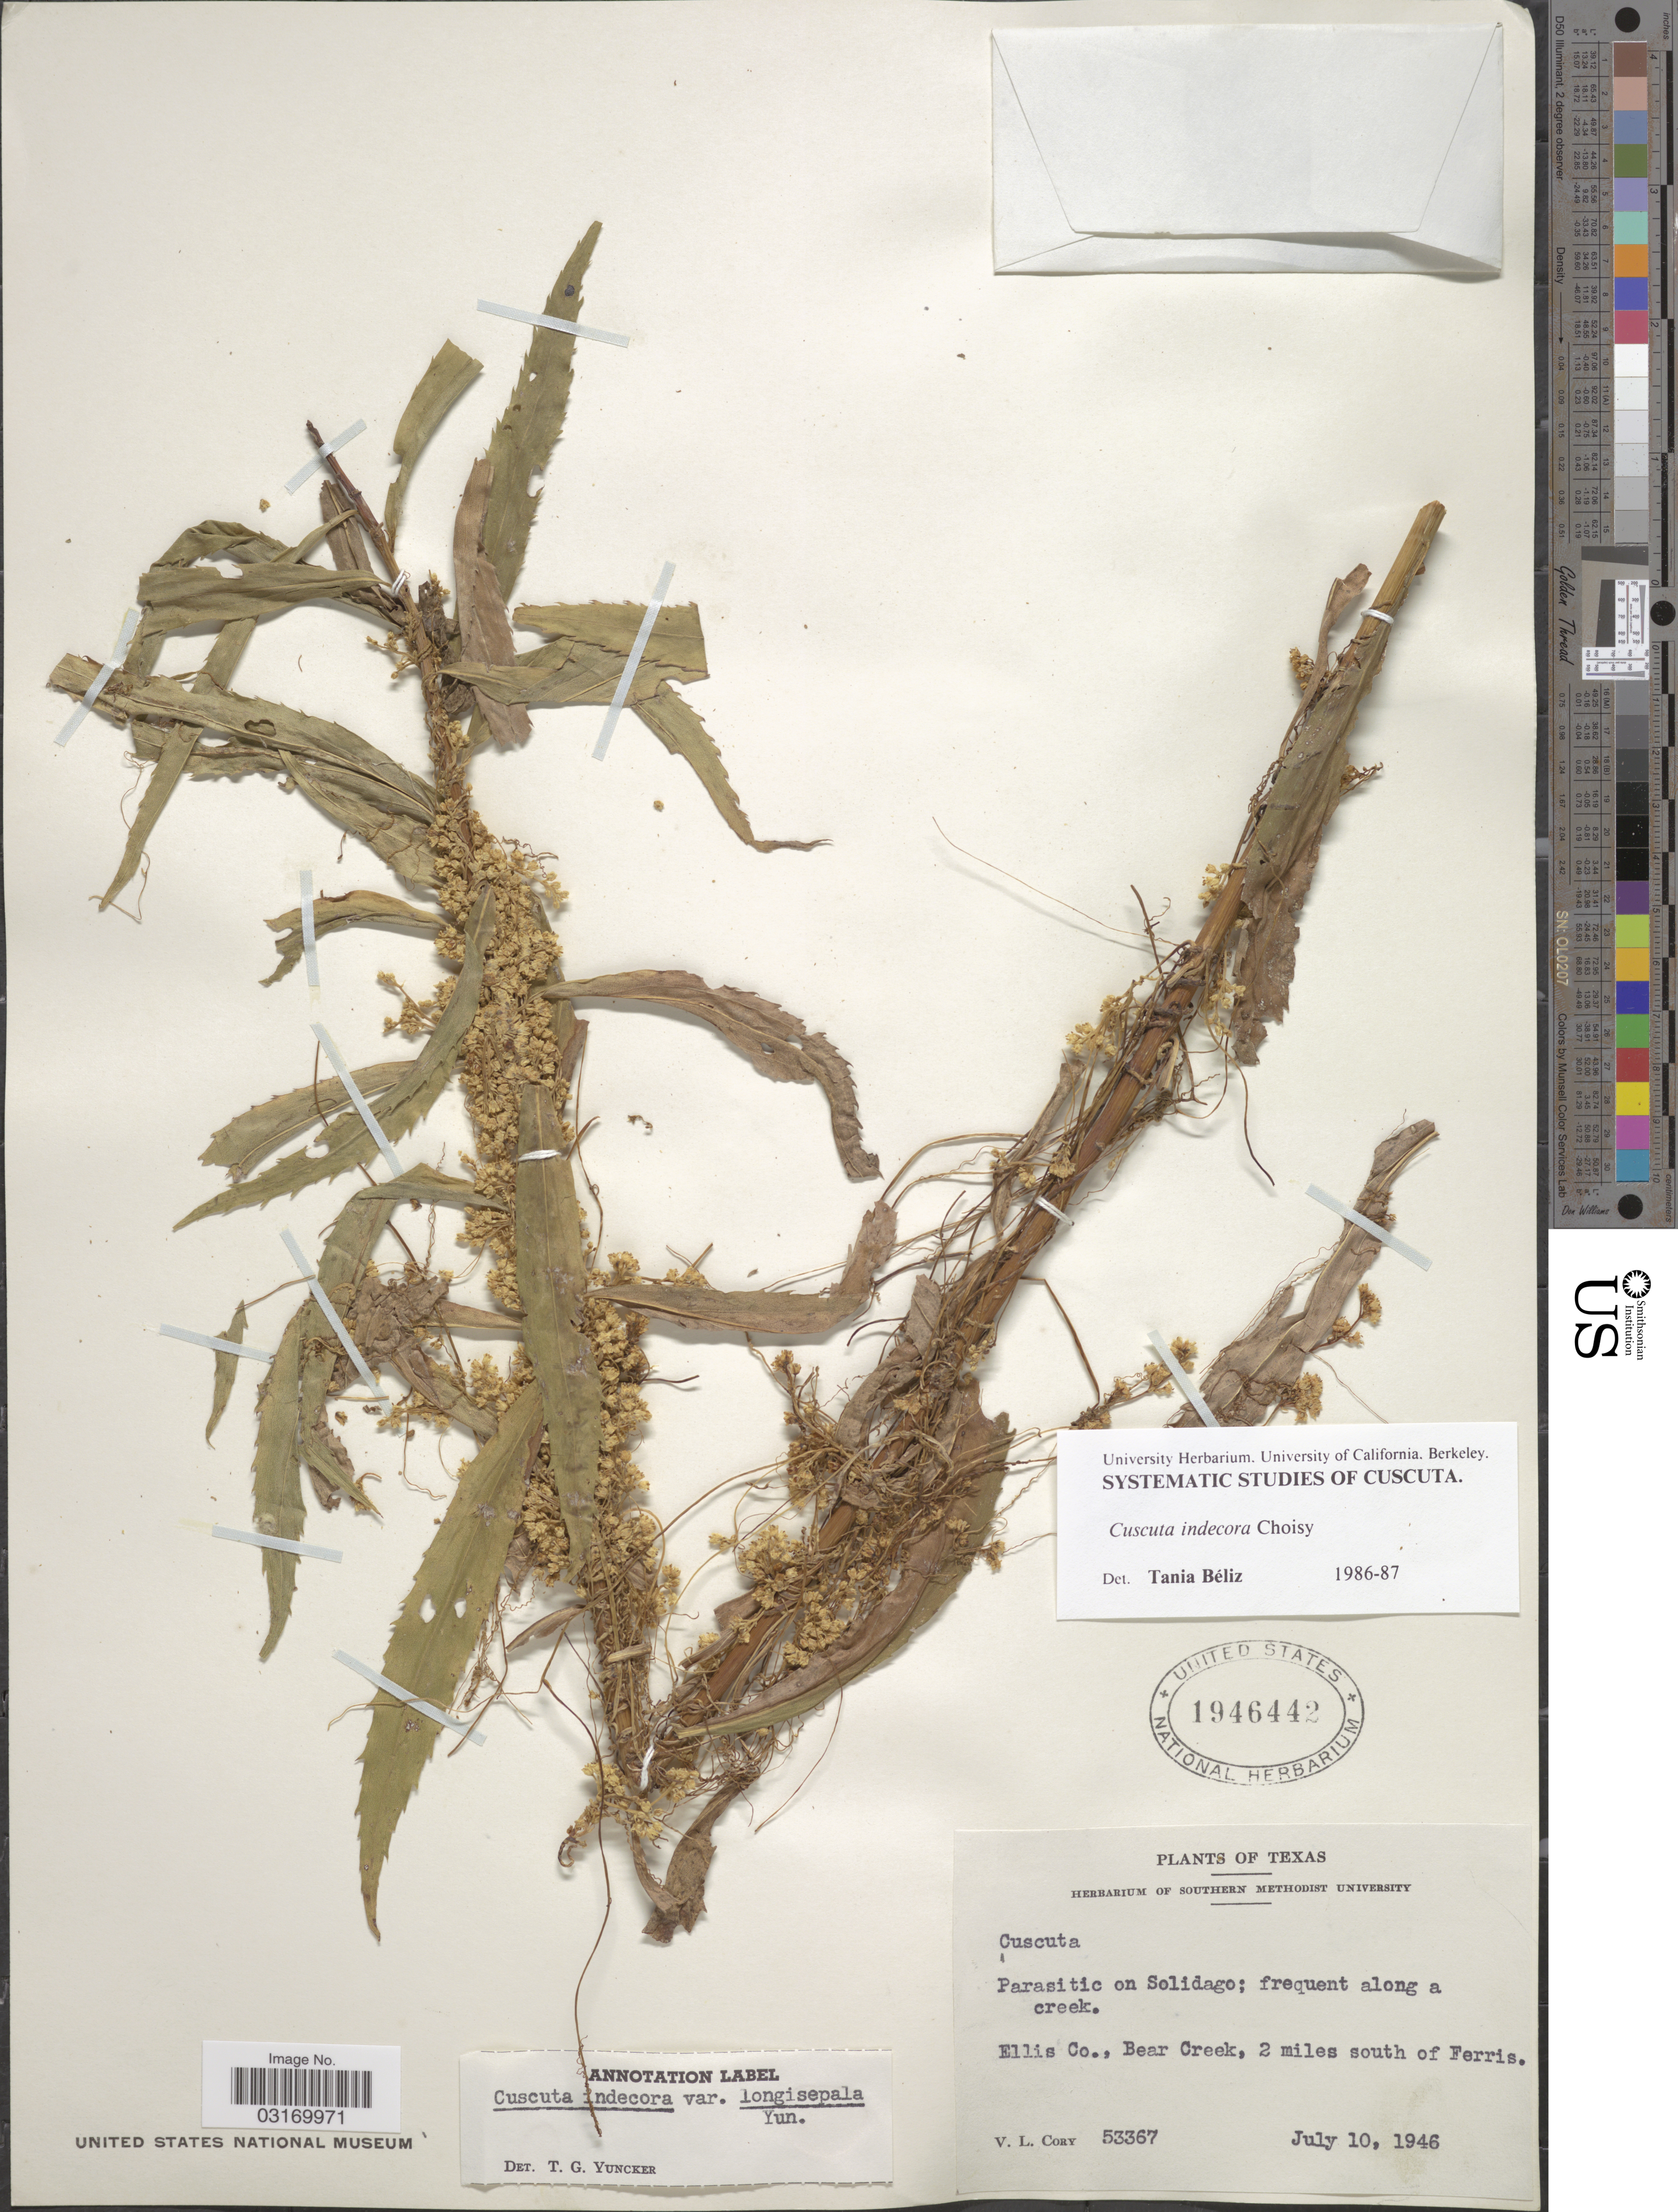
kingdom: Plantae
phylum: Tracheophyta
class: Magnoliopsida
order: Solanales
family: Convolvulaceae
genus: Cuscuta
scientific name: Cuscuta indecora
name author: Choisy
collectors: V. Cory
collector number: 53367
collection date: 1946-07-10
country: United States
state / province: Texas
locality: Parasitic on Solidago; frequent along a creek. Ellis Co., Bear Creek, 2 miles south of Ferris.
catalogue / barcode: US 1946442